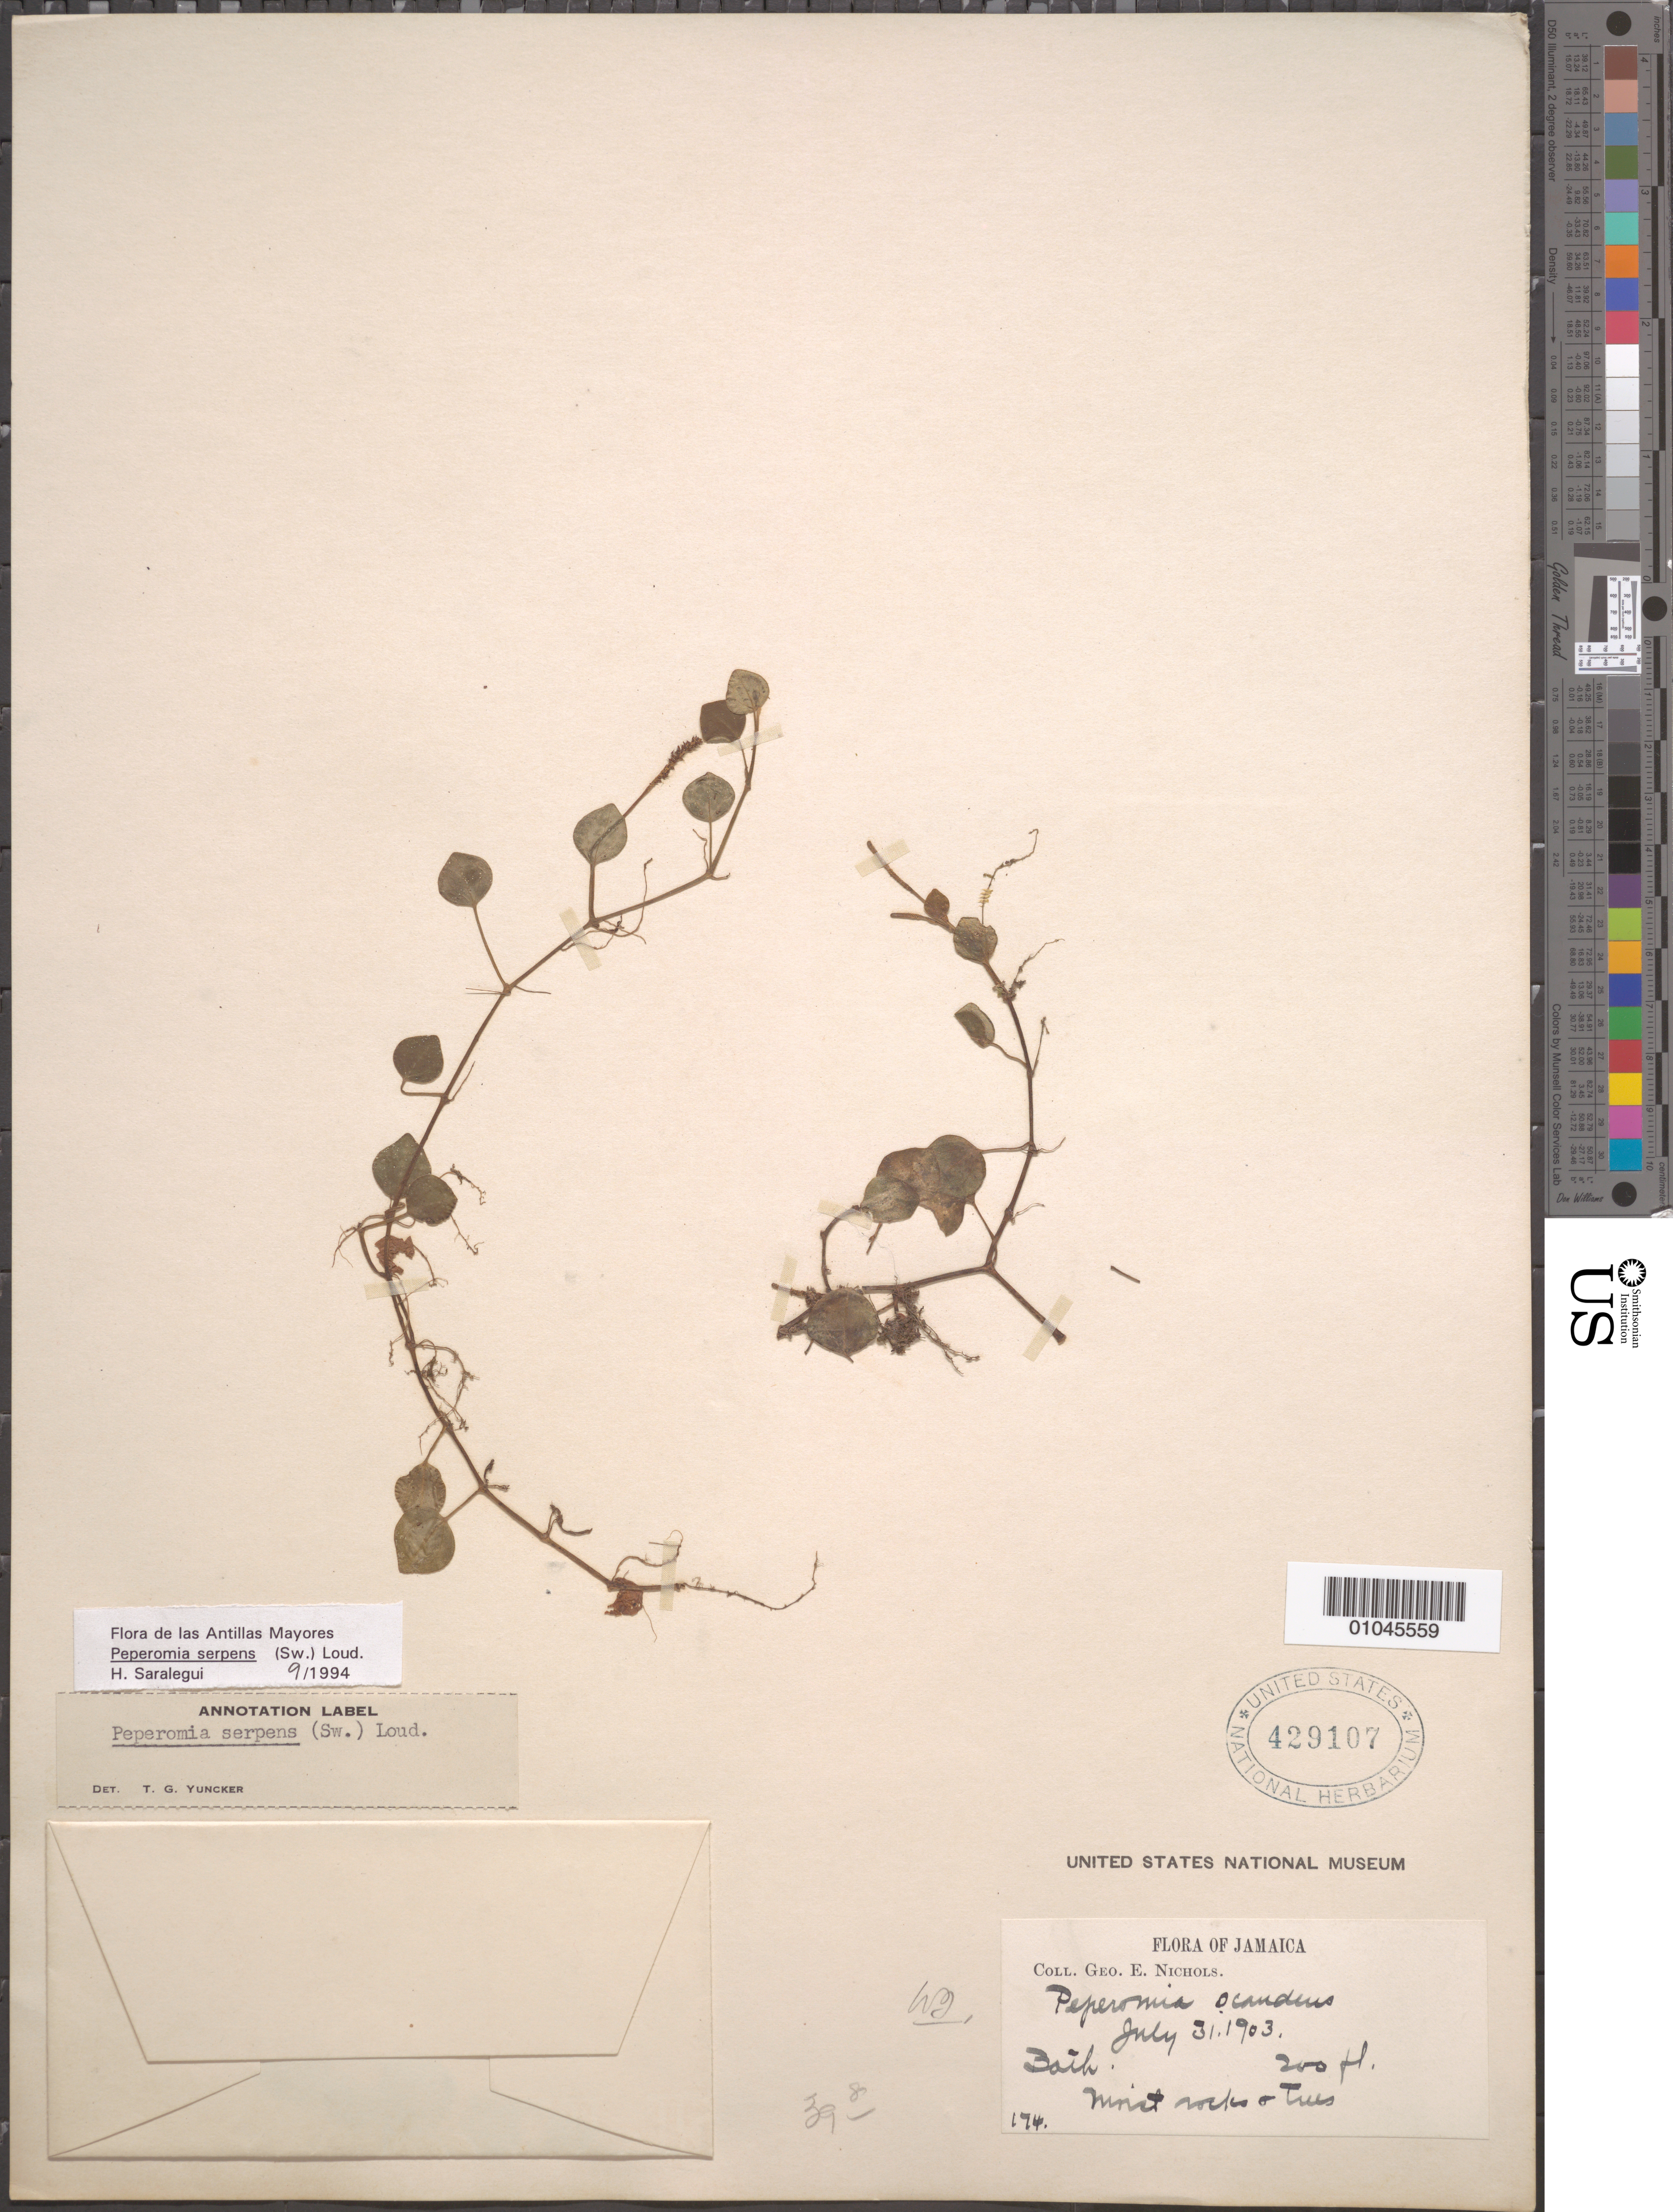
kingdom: Plantae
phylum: Tracheophyta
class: Magnoliopsida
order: Piperales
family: Piperaceae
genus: Peperomia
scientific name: Peperomia serpens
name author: (Sw.) Loudon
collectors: G. E. Nichols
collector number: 174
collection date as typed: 31 Jul 1903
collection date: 1903-07-31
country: Jamaica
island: Jamaica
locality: Bath. Moist rocks or trees.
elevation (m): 61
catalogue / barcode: US 429107